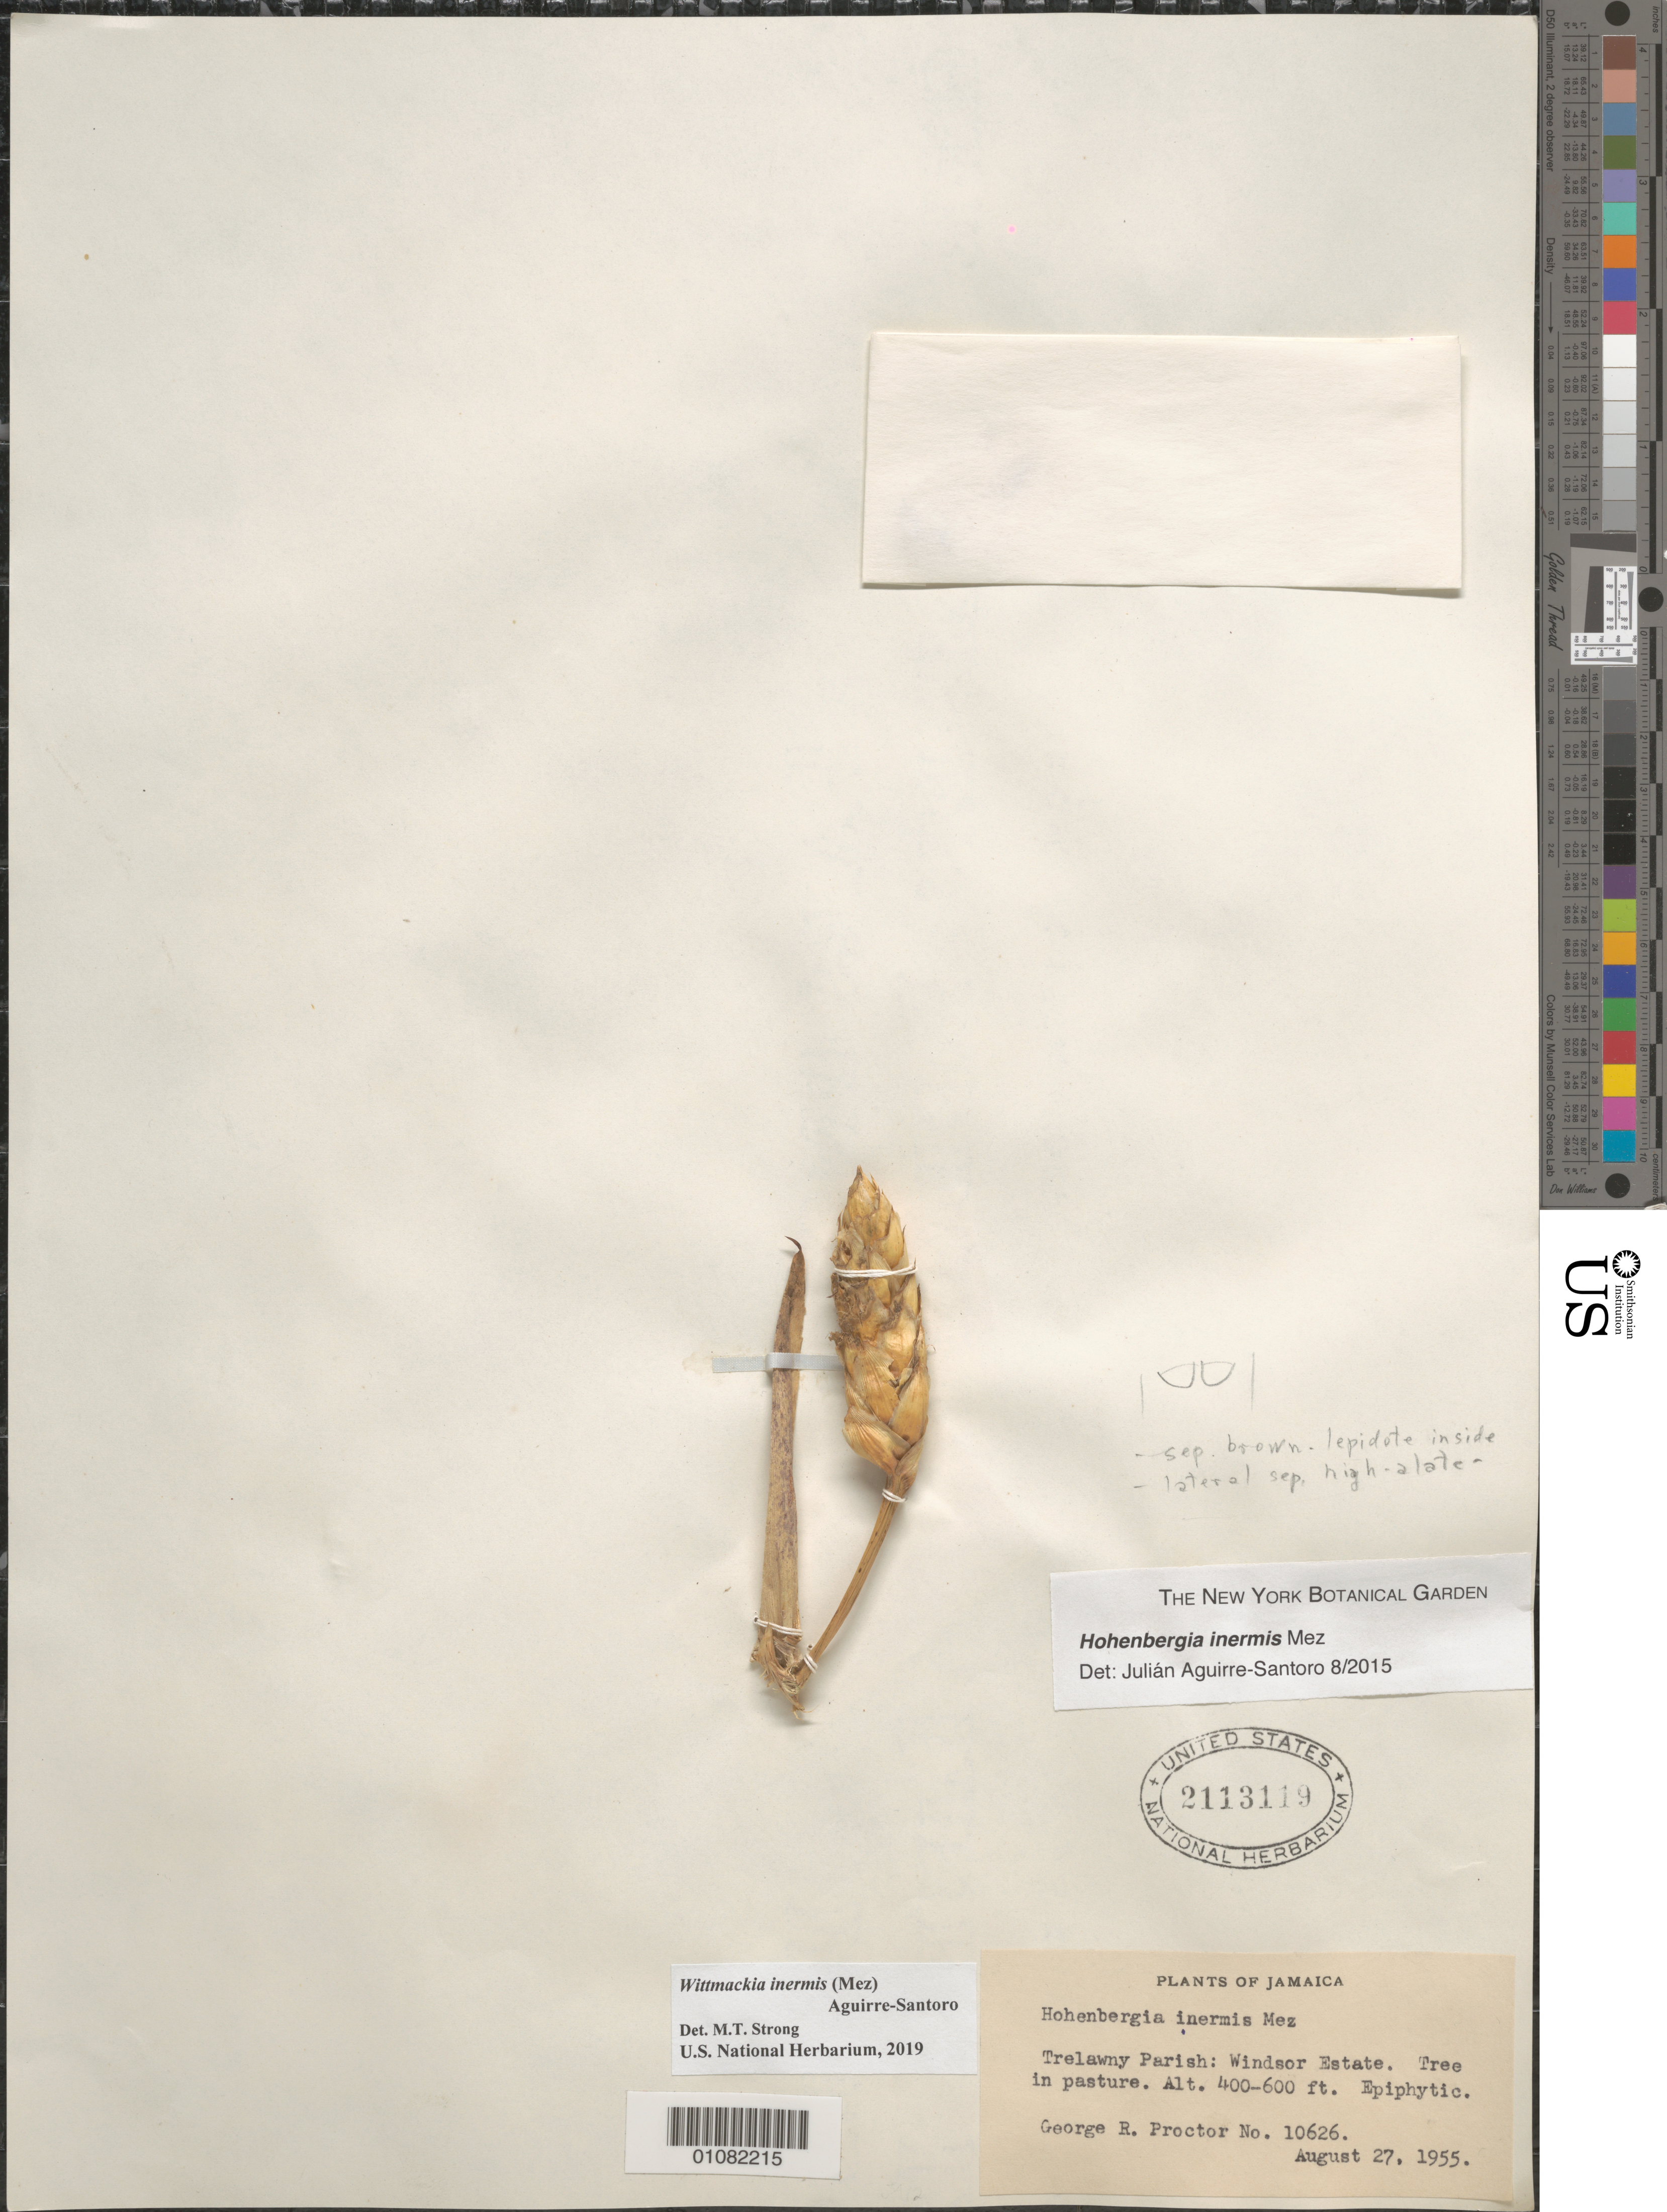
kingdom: Plantae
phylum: Tracheophyta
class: Liliopsida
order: Poales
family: Bromeliaceae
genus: Wittmackia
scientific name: Wittmackia inermis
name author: (Mez) Aguirre-Santoro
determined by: Strong, Mark T., (BOT), Smithsonian Institution - National Museum of Natural History (UNITED STATES)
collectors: G. R. Proctor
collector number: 10626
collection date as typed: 27 Aug 1955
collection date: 1955-08-27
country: Jamaica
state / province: Trelawny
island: Jamaica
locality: Windsor Estate.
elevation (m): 122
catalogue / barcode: US 2113119